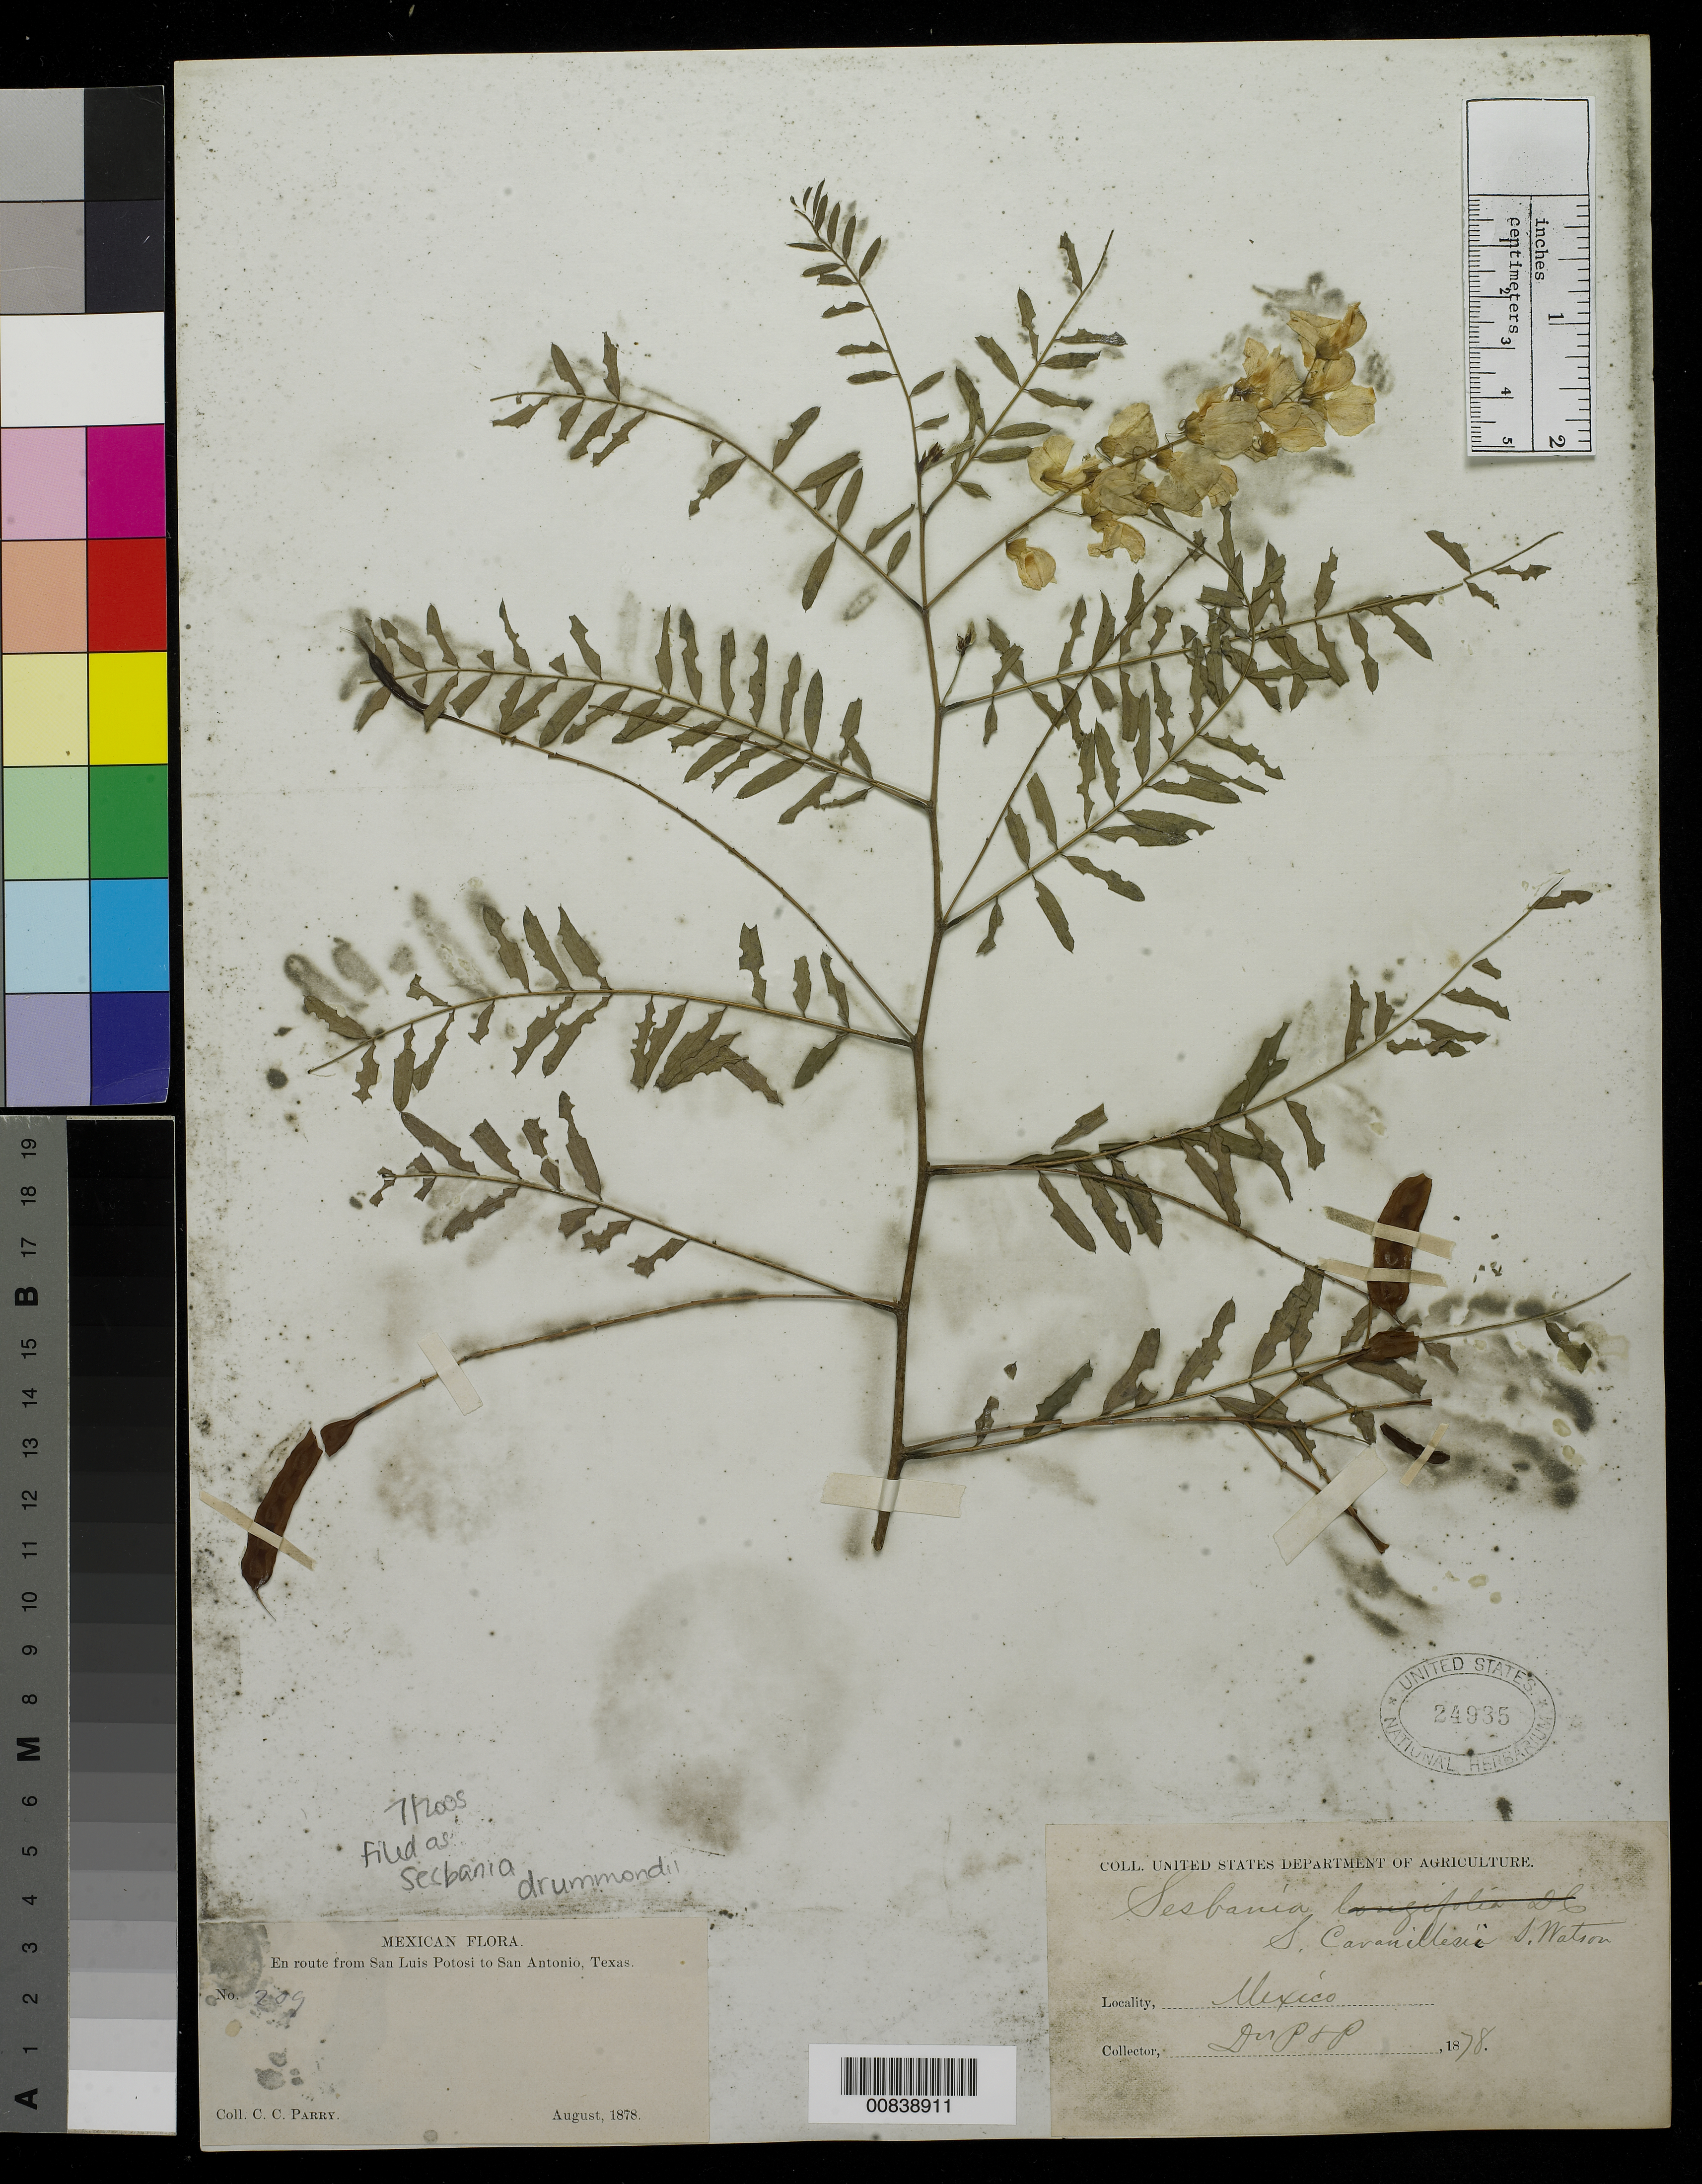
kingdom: Plantae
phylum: Tracheophyta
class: Magnoliopsida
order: Fabales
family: Fabaceae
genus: Sesbania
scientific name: Sesbania drummondii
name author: (Rydb.) Cory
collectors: C. C. Parry & E. Palmer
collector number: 209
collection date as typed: Aug 1878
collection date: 1878-08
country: Mexico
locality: En route from San Luis Potosí to San Antonio, Texas.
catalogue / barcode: US 24935